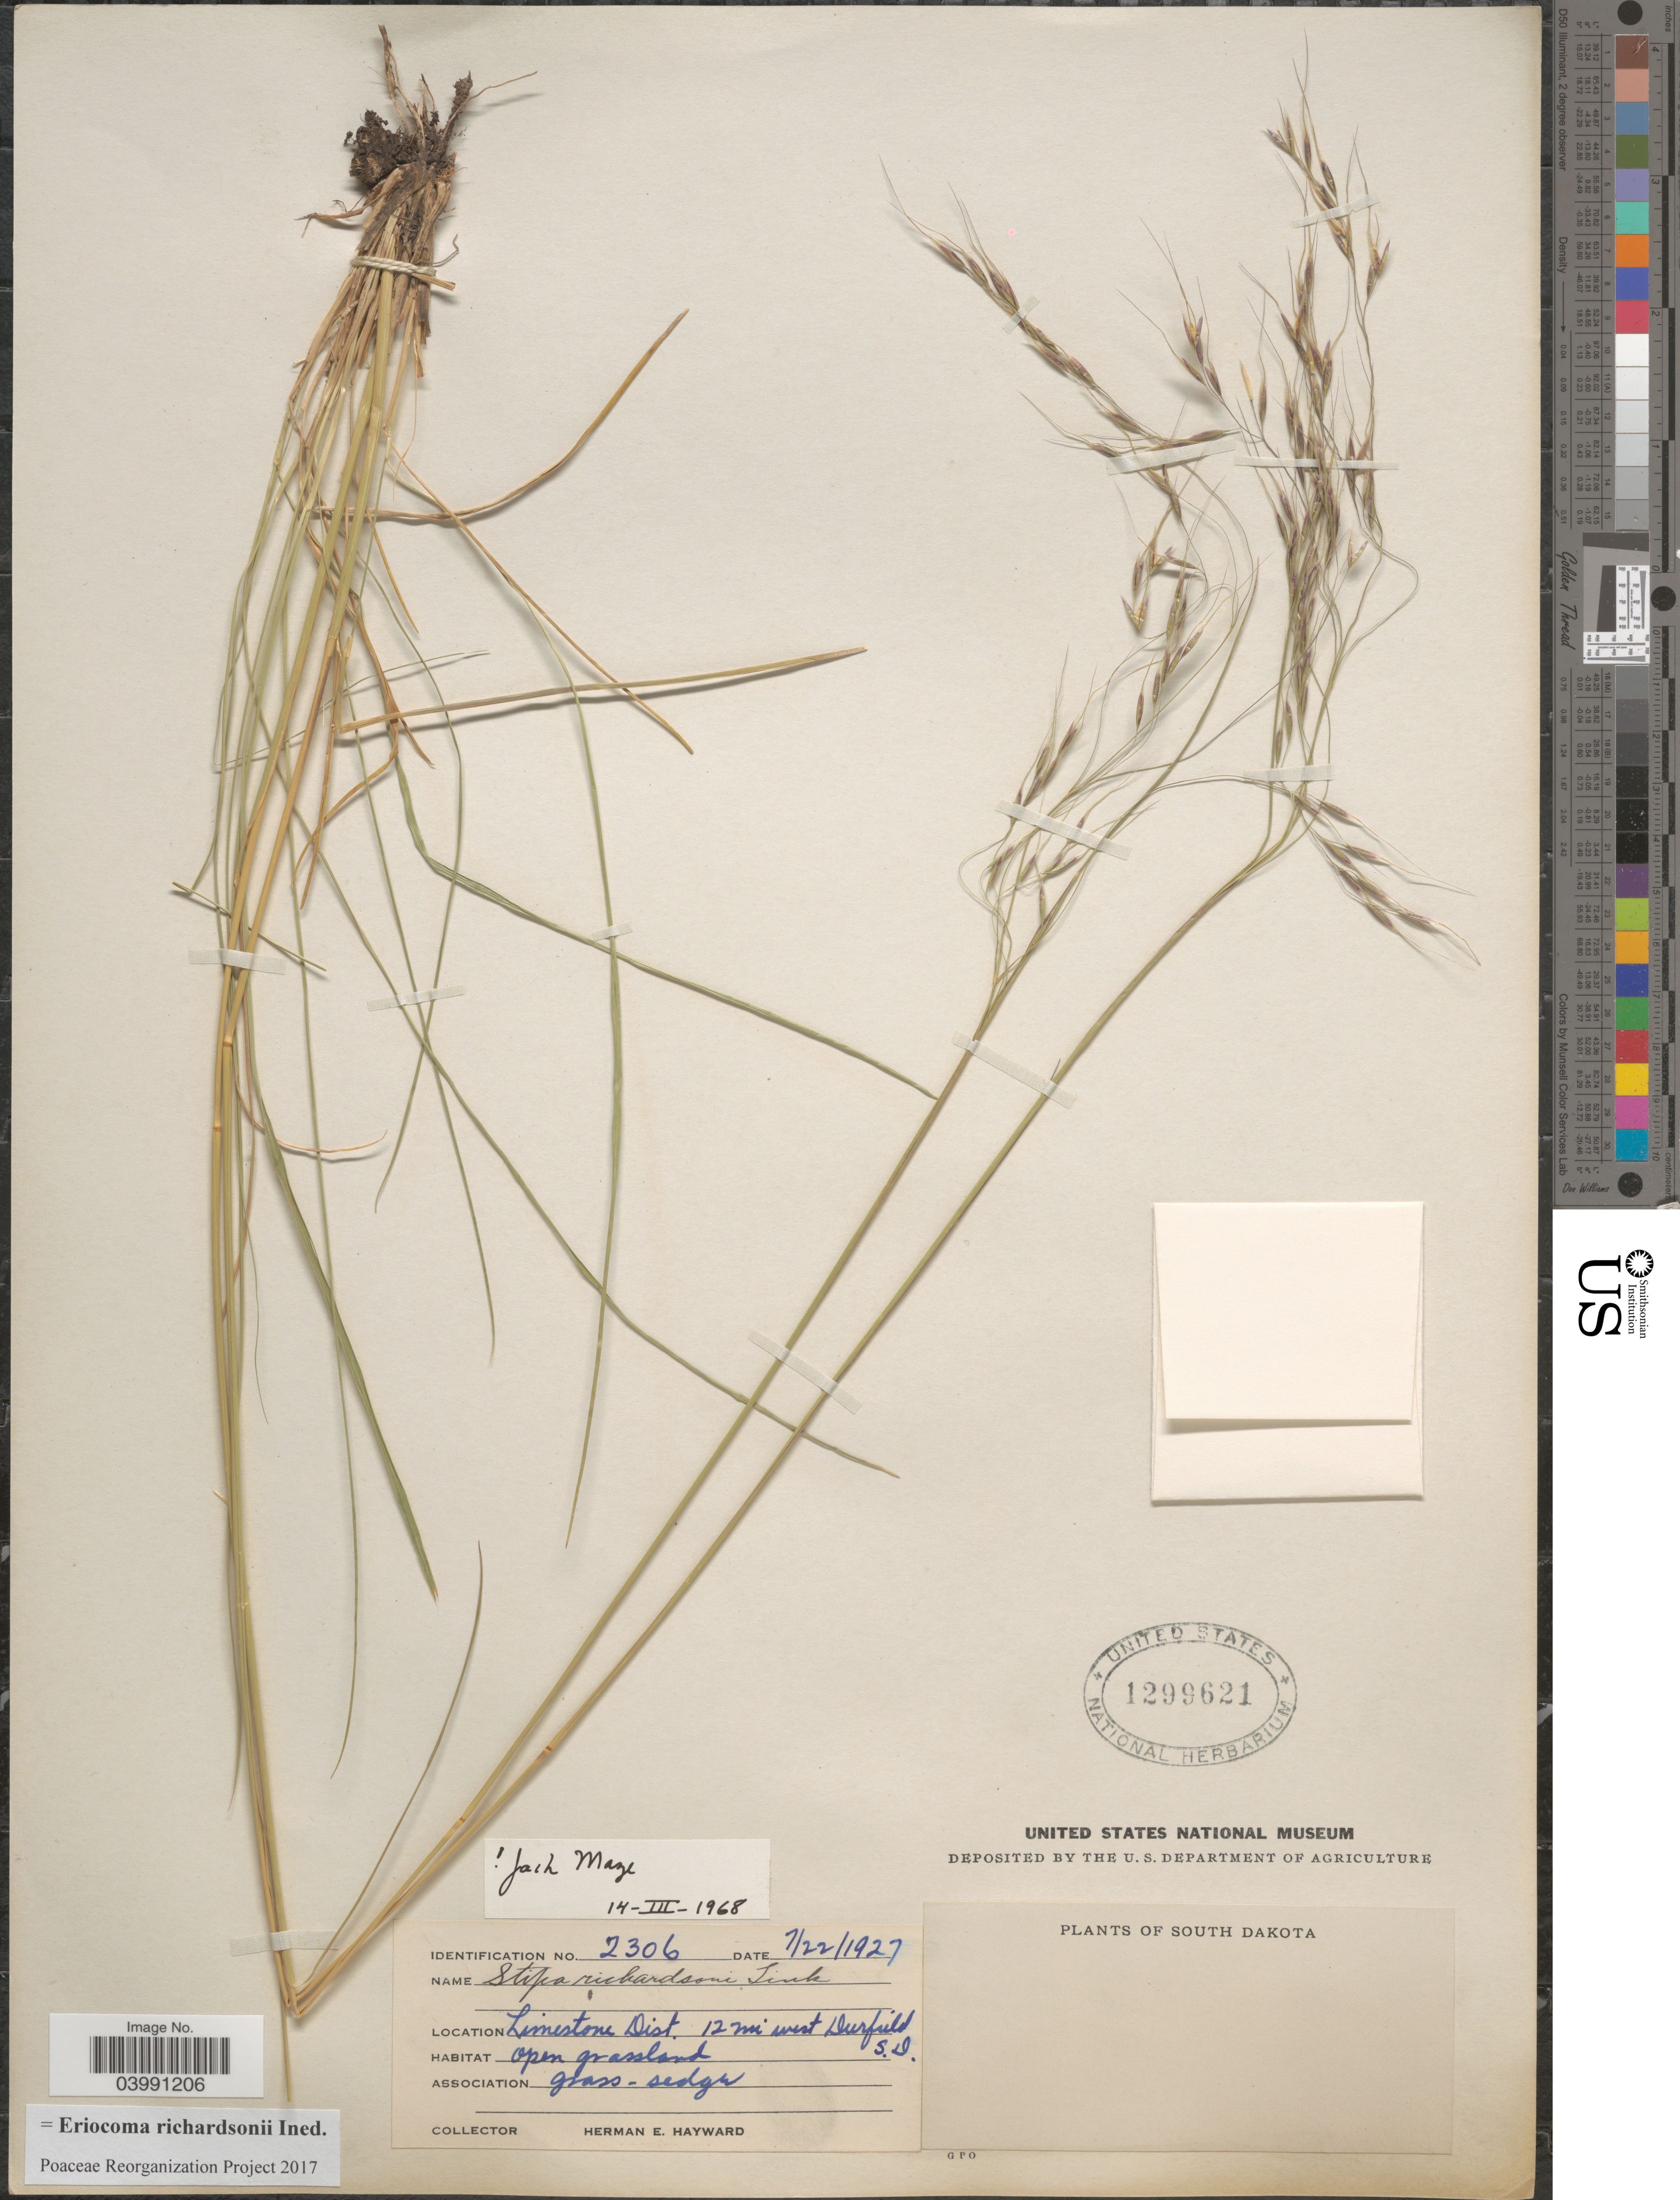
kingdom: Plantae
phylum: Tracheophyta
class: Liliopsida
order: Poales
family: Poaceae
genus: Eriocoma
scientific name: Eriocoma richardsonii ined.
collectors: H. Hayward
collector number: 2306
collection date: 1927-07-22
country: United States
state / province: South Dakota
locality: Limestone Dist. 12 mi west Deerfield.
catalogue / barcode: US 1299621